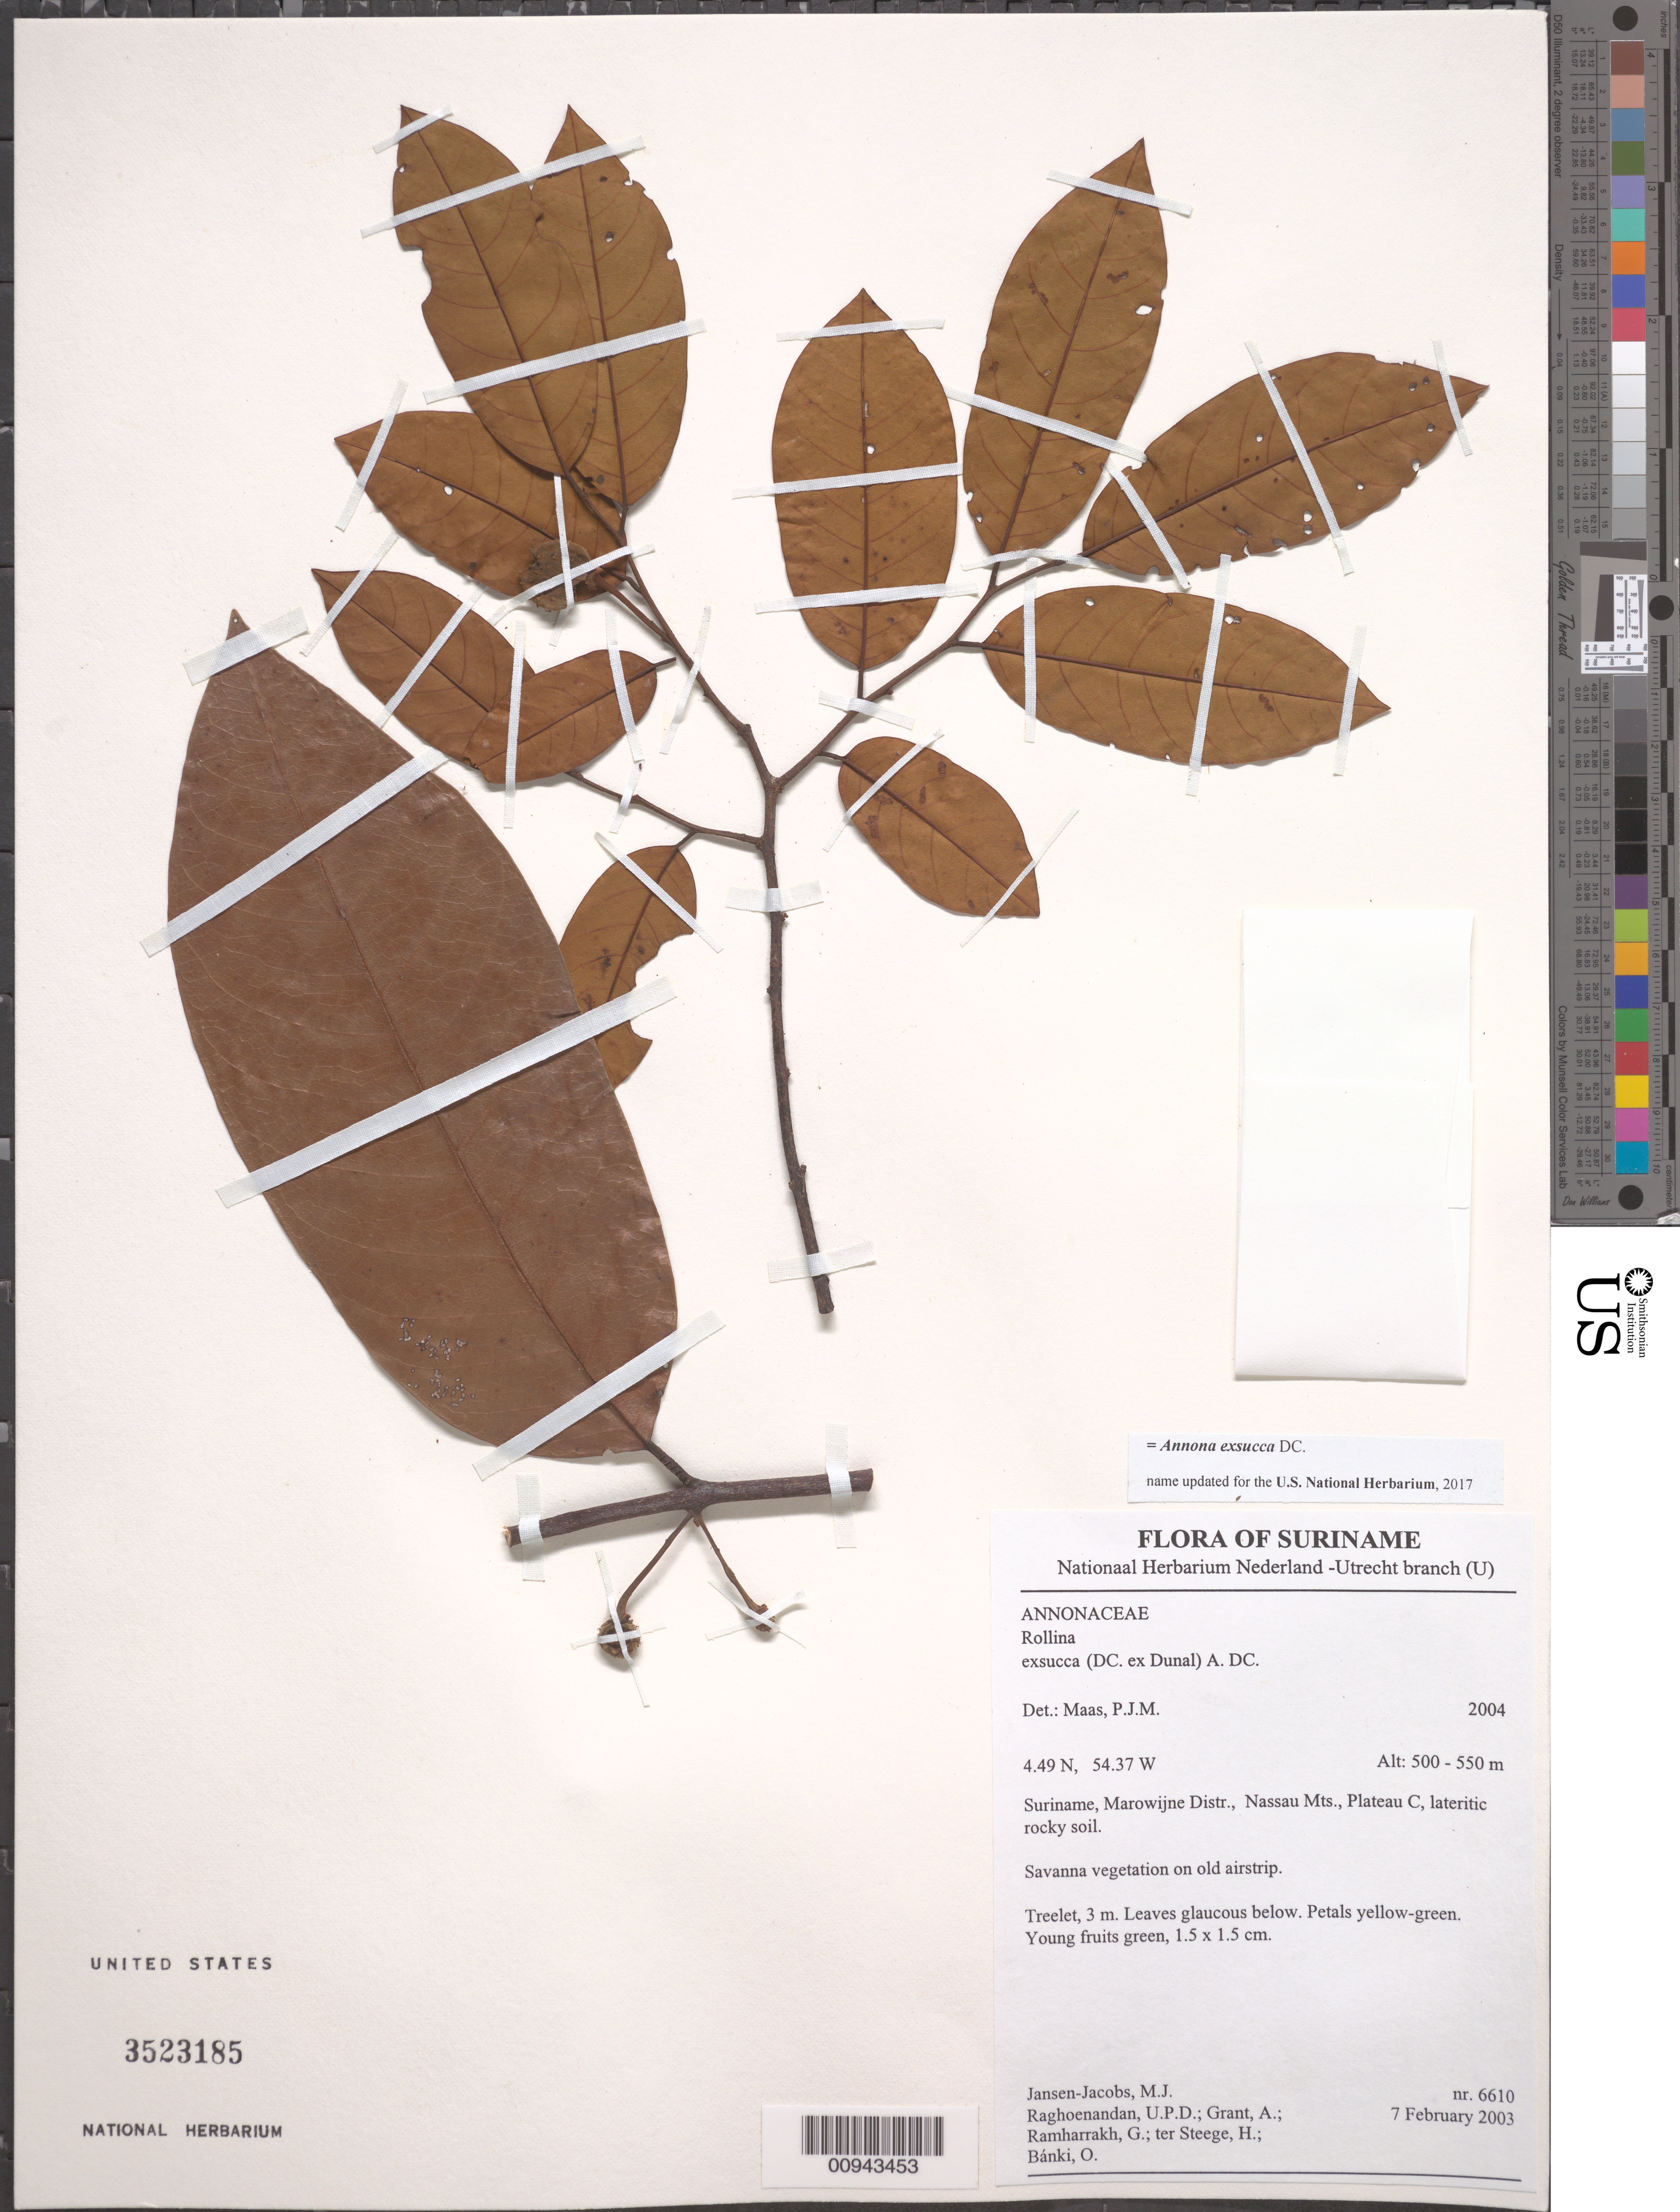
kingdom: Plantae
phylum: Tracheophyta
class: Magnoliopsida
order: Magnoliales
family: Annonaceae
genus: Annona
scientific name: Annona exsucca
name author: DC. ex Dunal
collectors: M. J. Jansen-Jacobs, U. Raghoenandan, A. Grant, G. Ramharrakh, H. ter Steege & O. Bánki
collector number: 6610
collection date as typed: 7-Feb-03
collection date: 2003-02-07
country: Suriname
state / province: Marowijne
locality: Nassau Mts., Plateau C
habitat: Lateritic rocky soil. Savanna vegetation on old airstrip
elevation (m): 500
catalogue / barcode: US 3523185